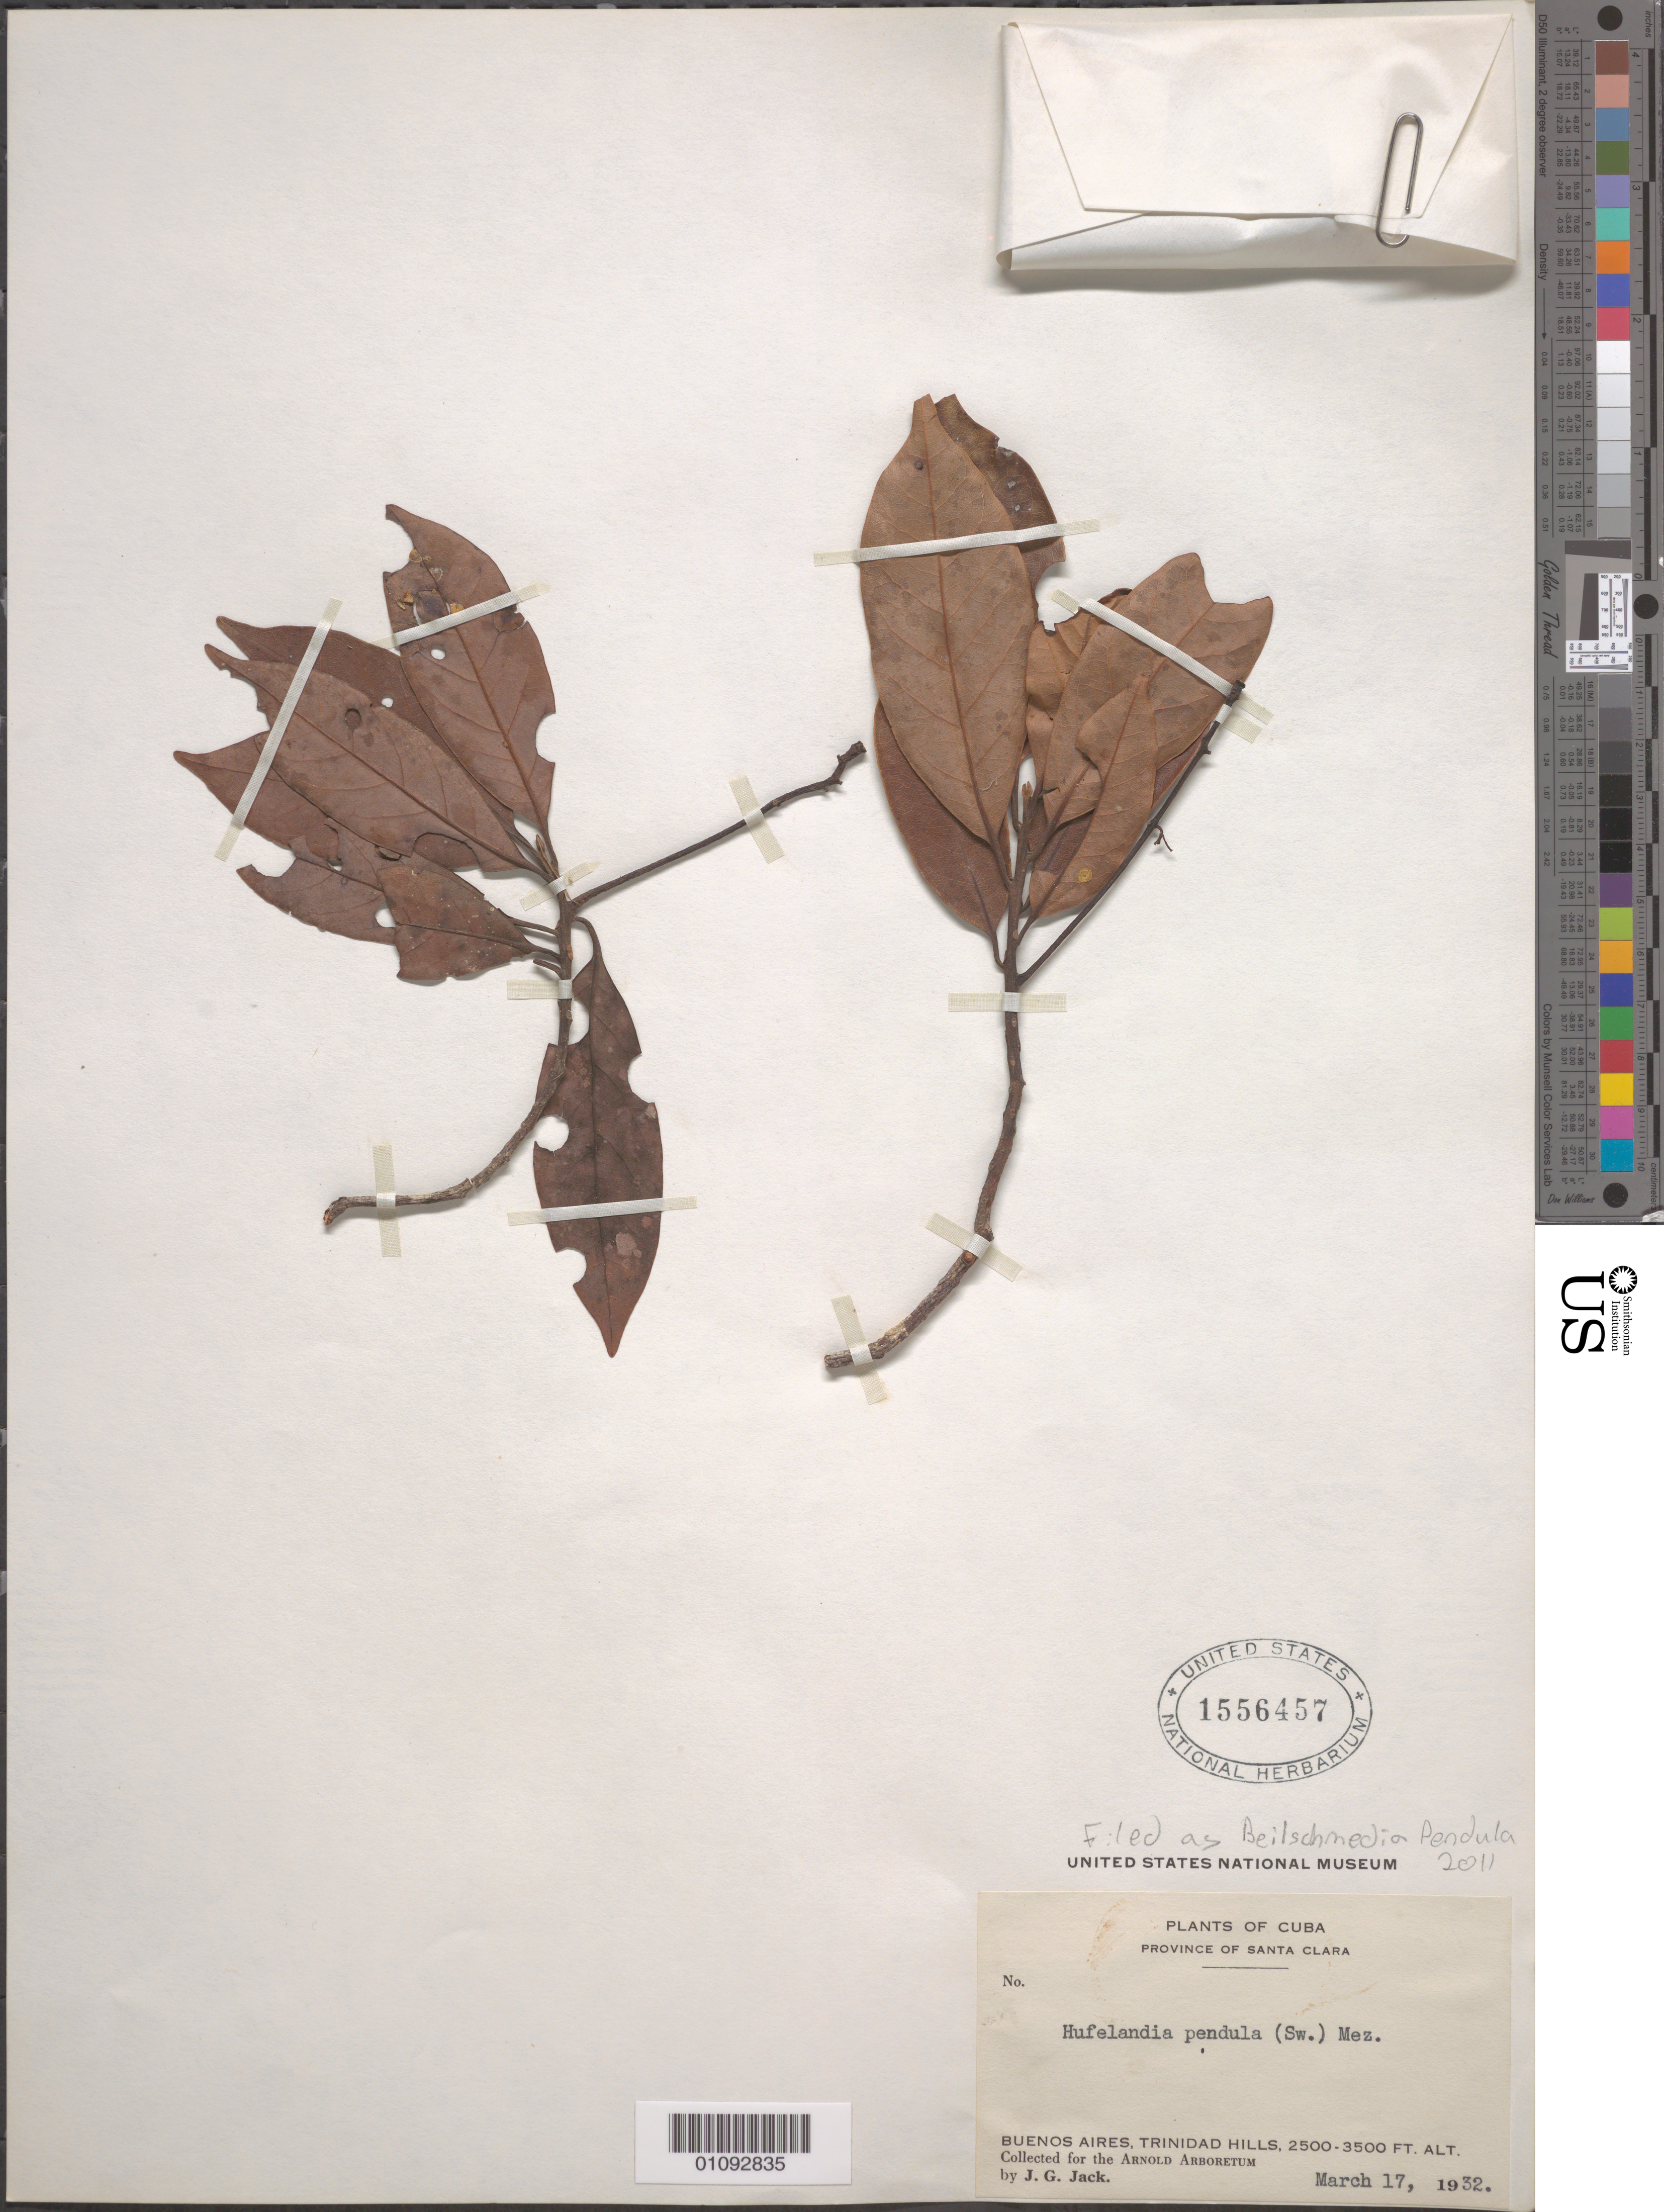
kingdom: Plantae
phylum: Tracheophyta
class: Magnoliopsida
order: Laurales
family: Lauraceae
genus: Beilschmiedia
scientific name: Beilschmiedia pendula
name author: (Sw.) Hemsl.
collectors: J. G. Jack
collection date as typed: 17 Mar 1932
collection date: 1932-03-17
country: Cuba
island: Cuba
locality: Buenos Aires, Trinidad Hills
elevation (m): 762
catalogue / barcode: US 1556457